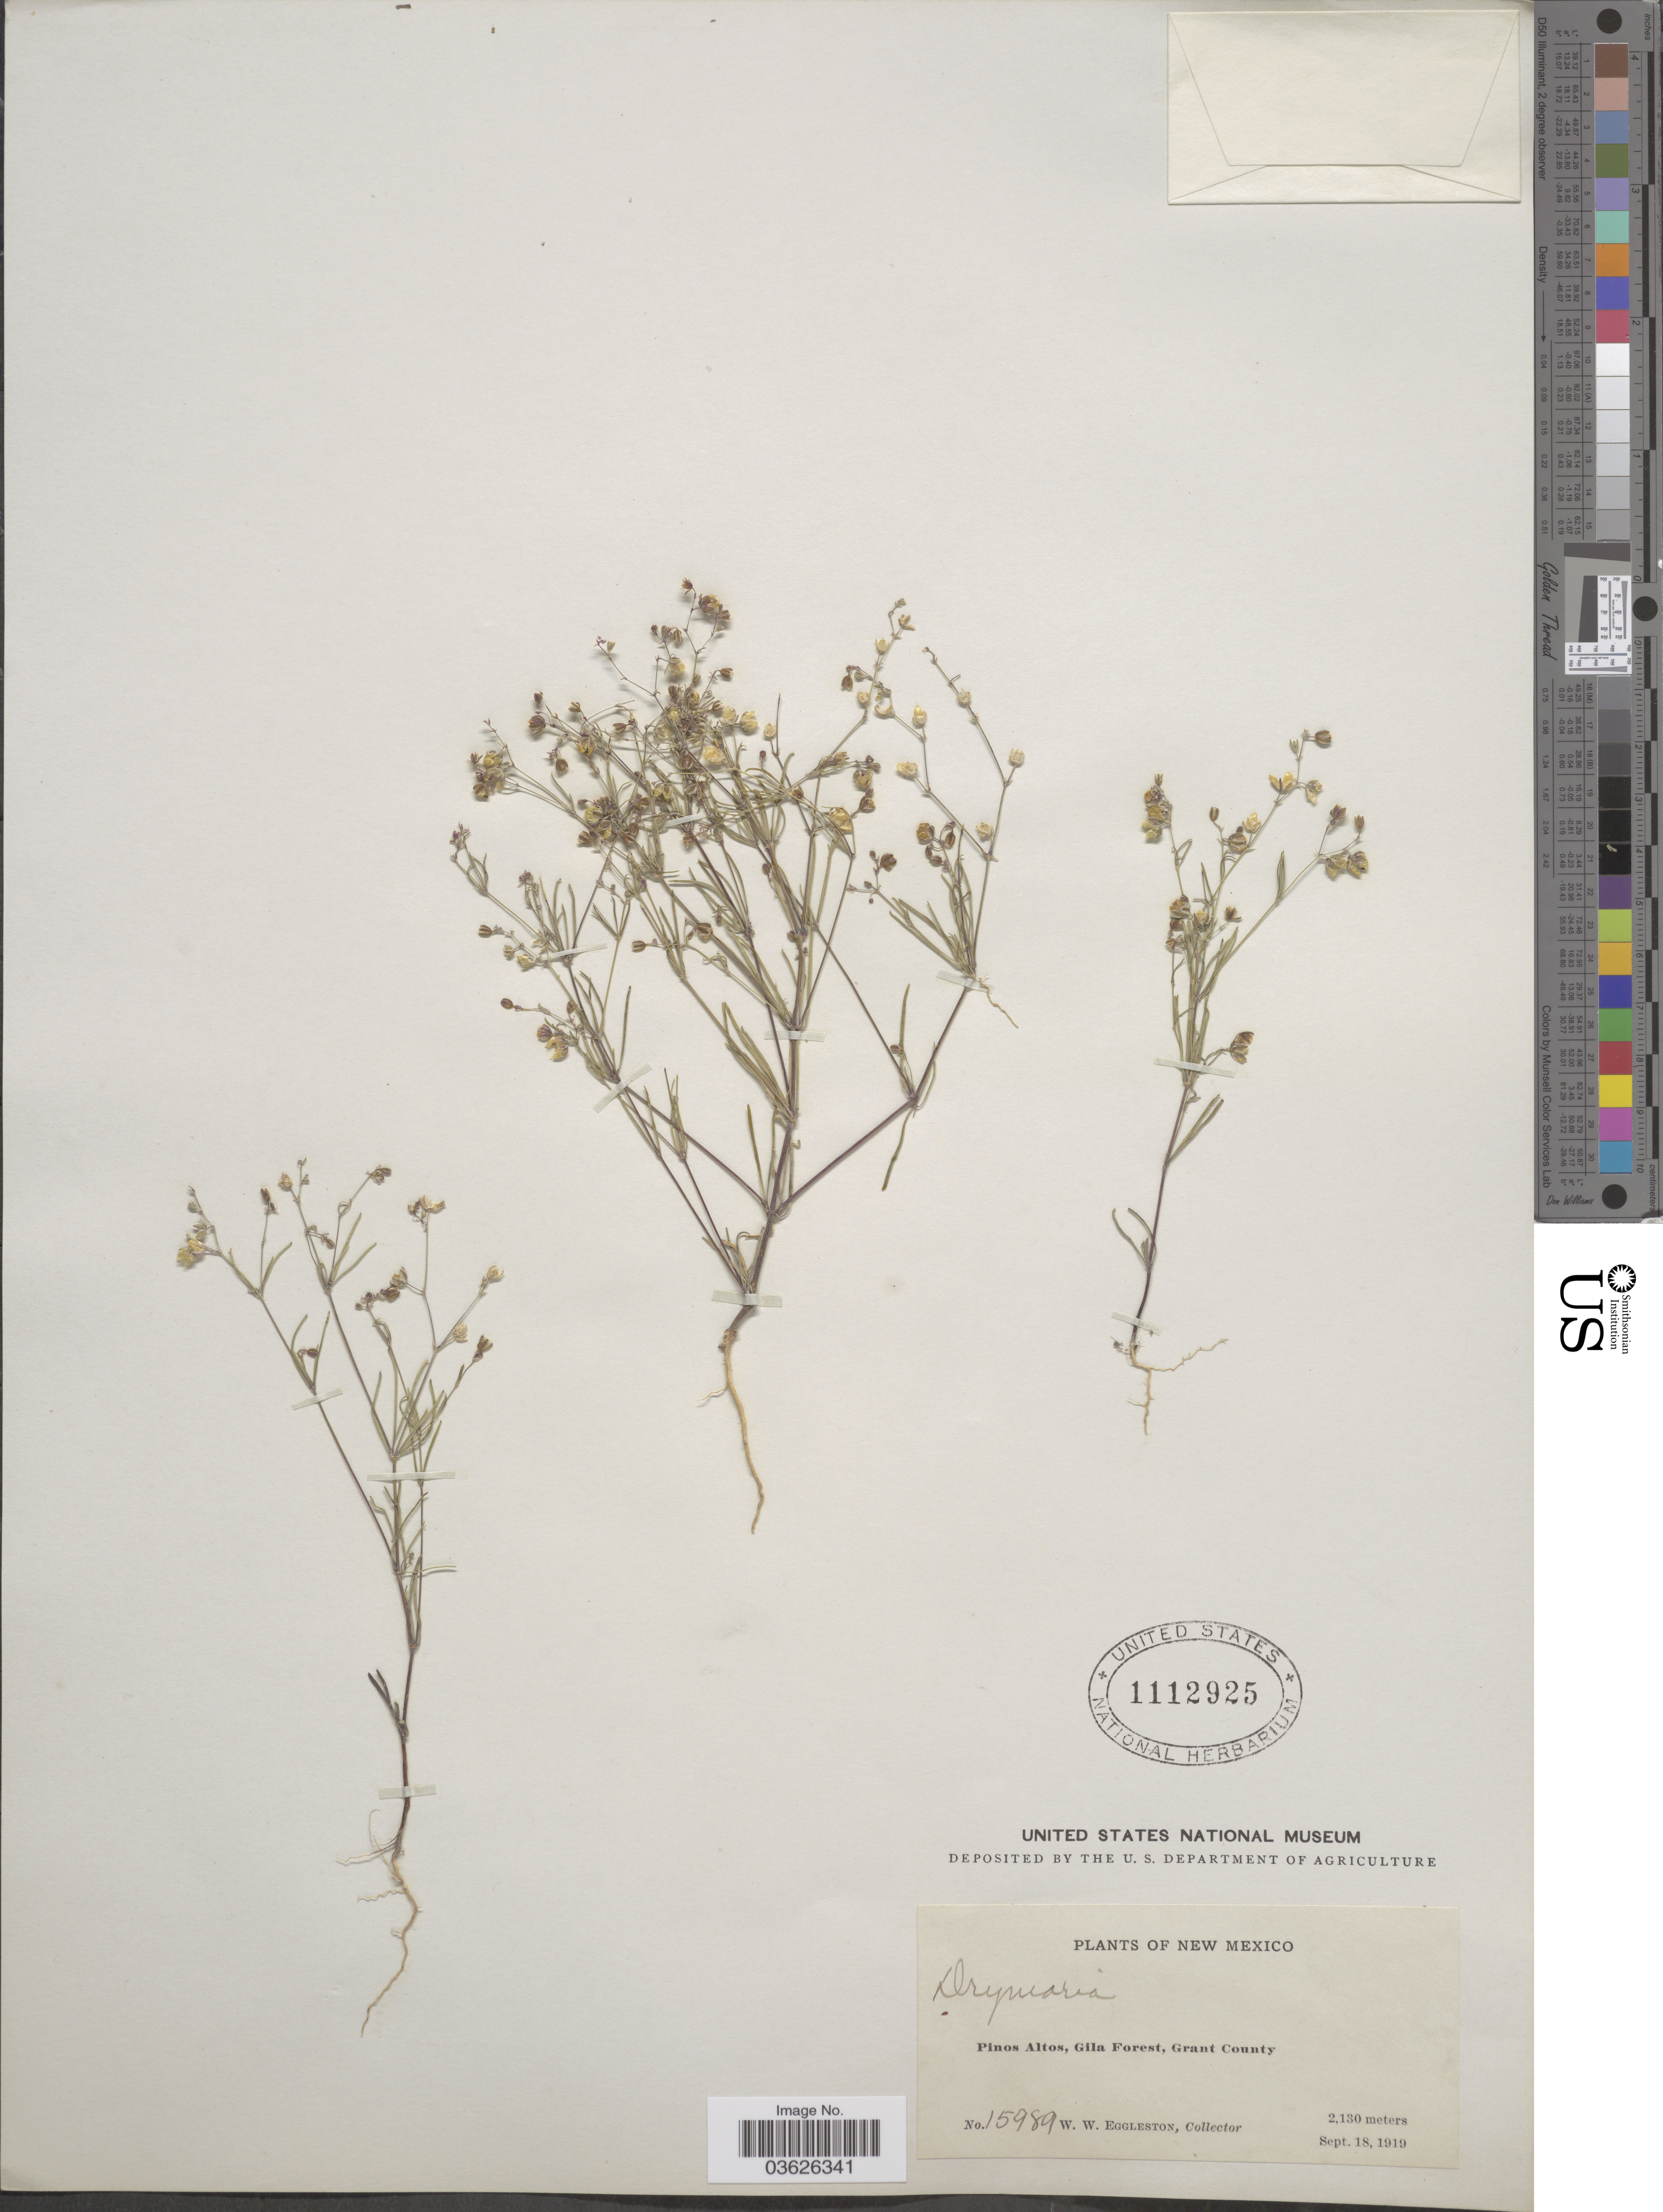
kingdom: Plantae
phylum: Tracheophyta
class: Magnoliopsida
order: Caryophyllales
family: Caryophyllaceae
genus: Drymaria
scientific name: Drymaria sperguloides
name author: A. Gray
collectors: W. W. Eggleston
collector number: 15989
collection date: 1919-09-18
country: United States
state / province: New Mexico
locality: Pinos Altos, Gila Forest, Grant County.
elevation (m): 2130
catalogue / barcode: US 1112925